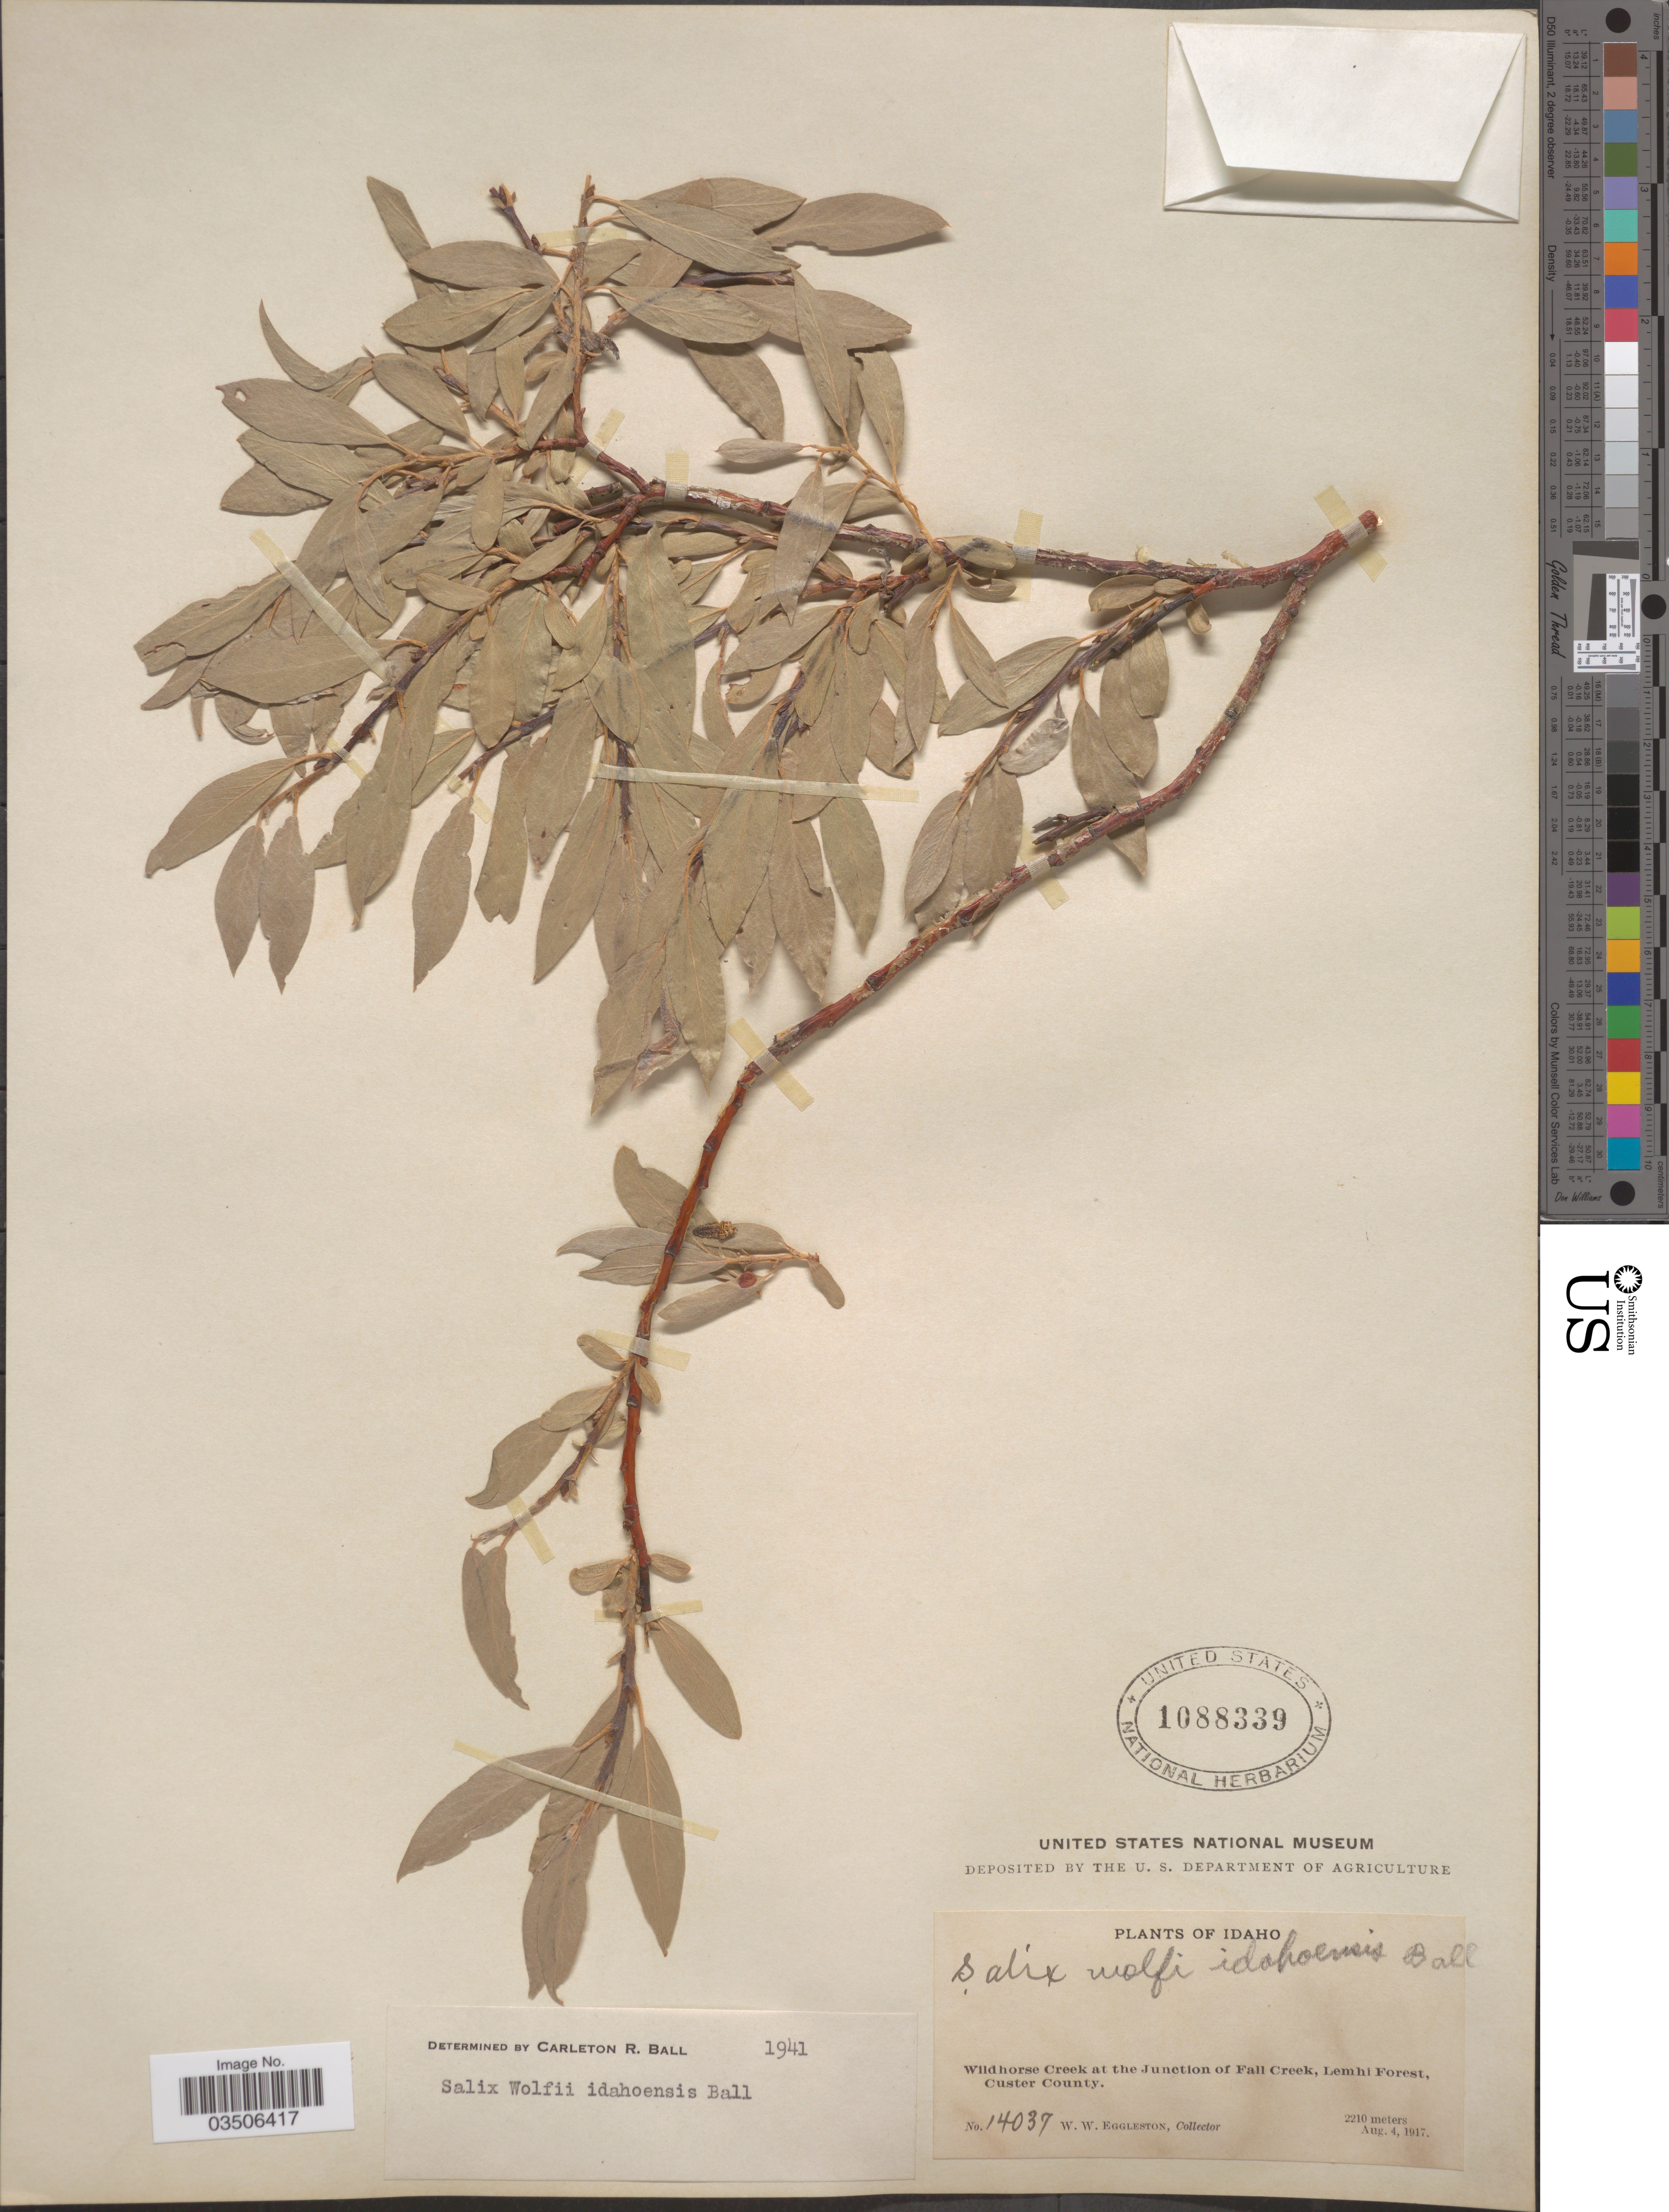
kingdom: Plantae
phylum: Tracheophyta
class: Magnoliopsida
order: Malpighiales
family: Salicaceae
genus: Salix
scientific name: Salix wolfii var. idahoensis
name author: C.R. Ball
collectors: W. W. Eggleston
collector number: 14037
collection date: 1917-08-04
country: United States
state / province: Idaho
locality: Wildhorse Creek at the Junction of Fall Creek, Lemhi Forest, Custer County.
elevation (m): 2210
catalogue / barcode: US 1088339